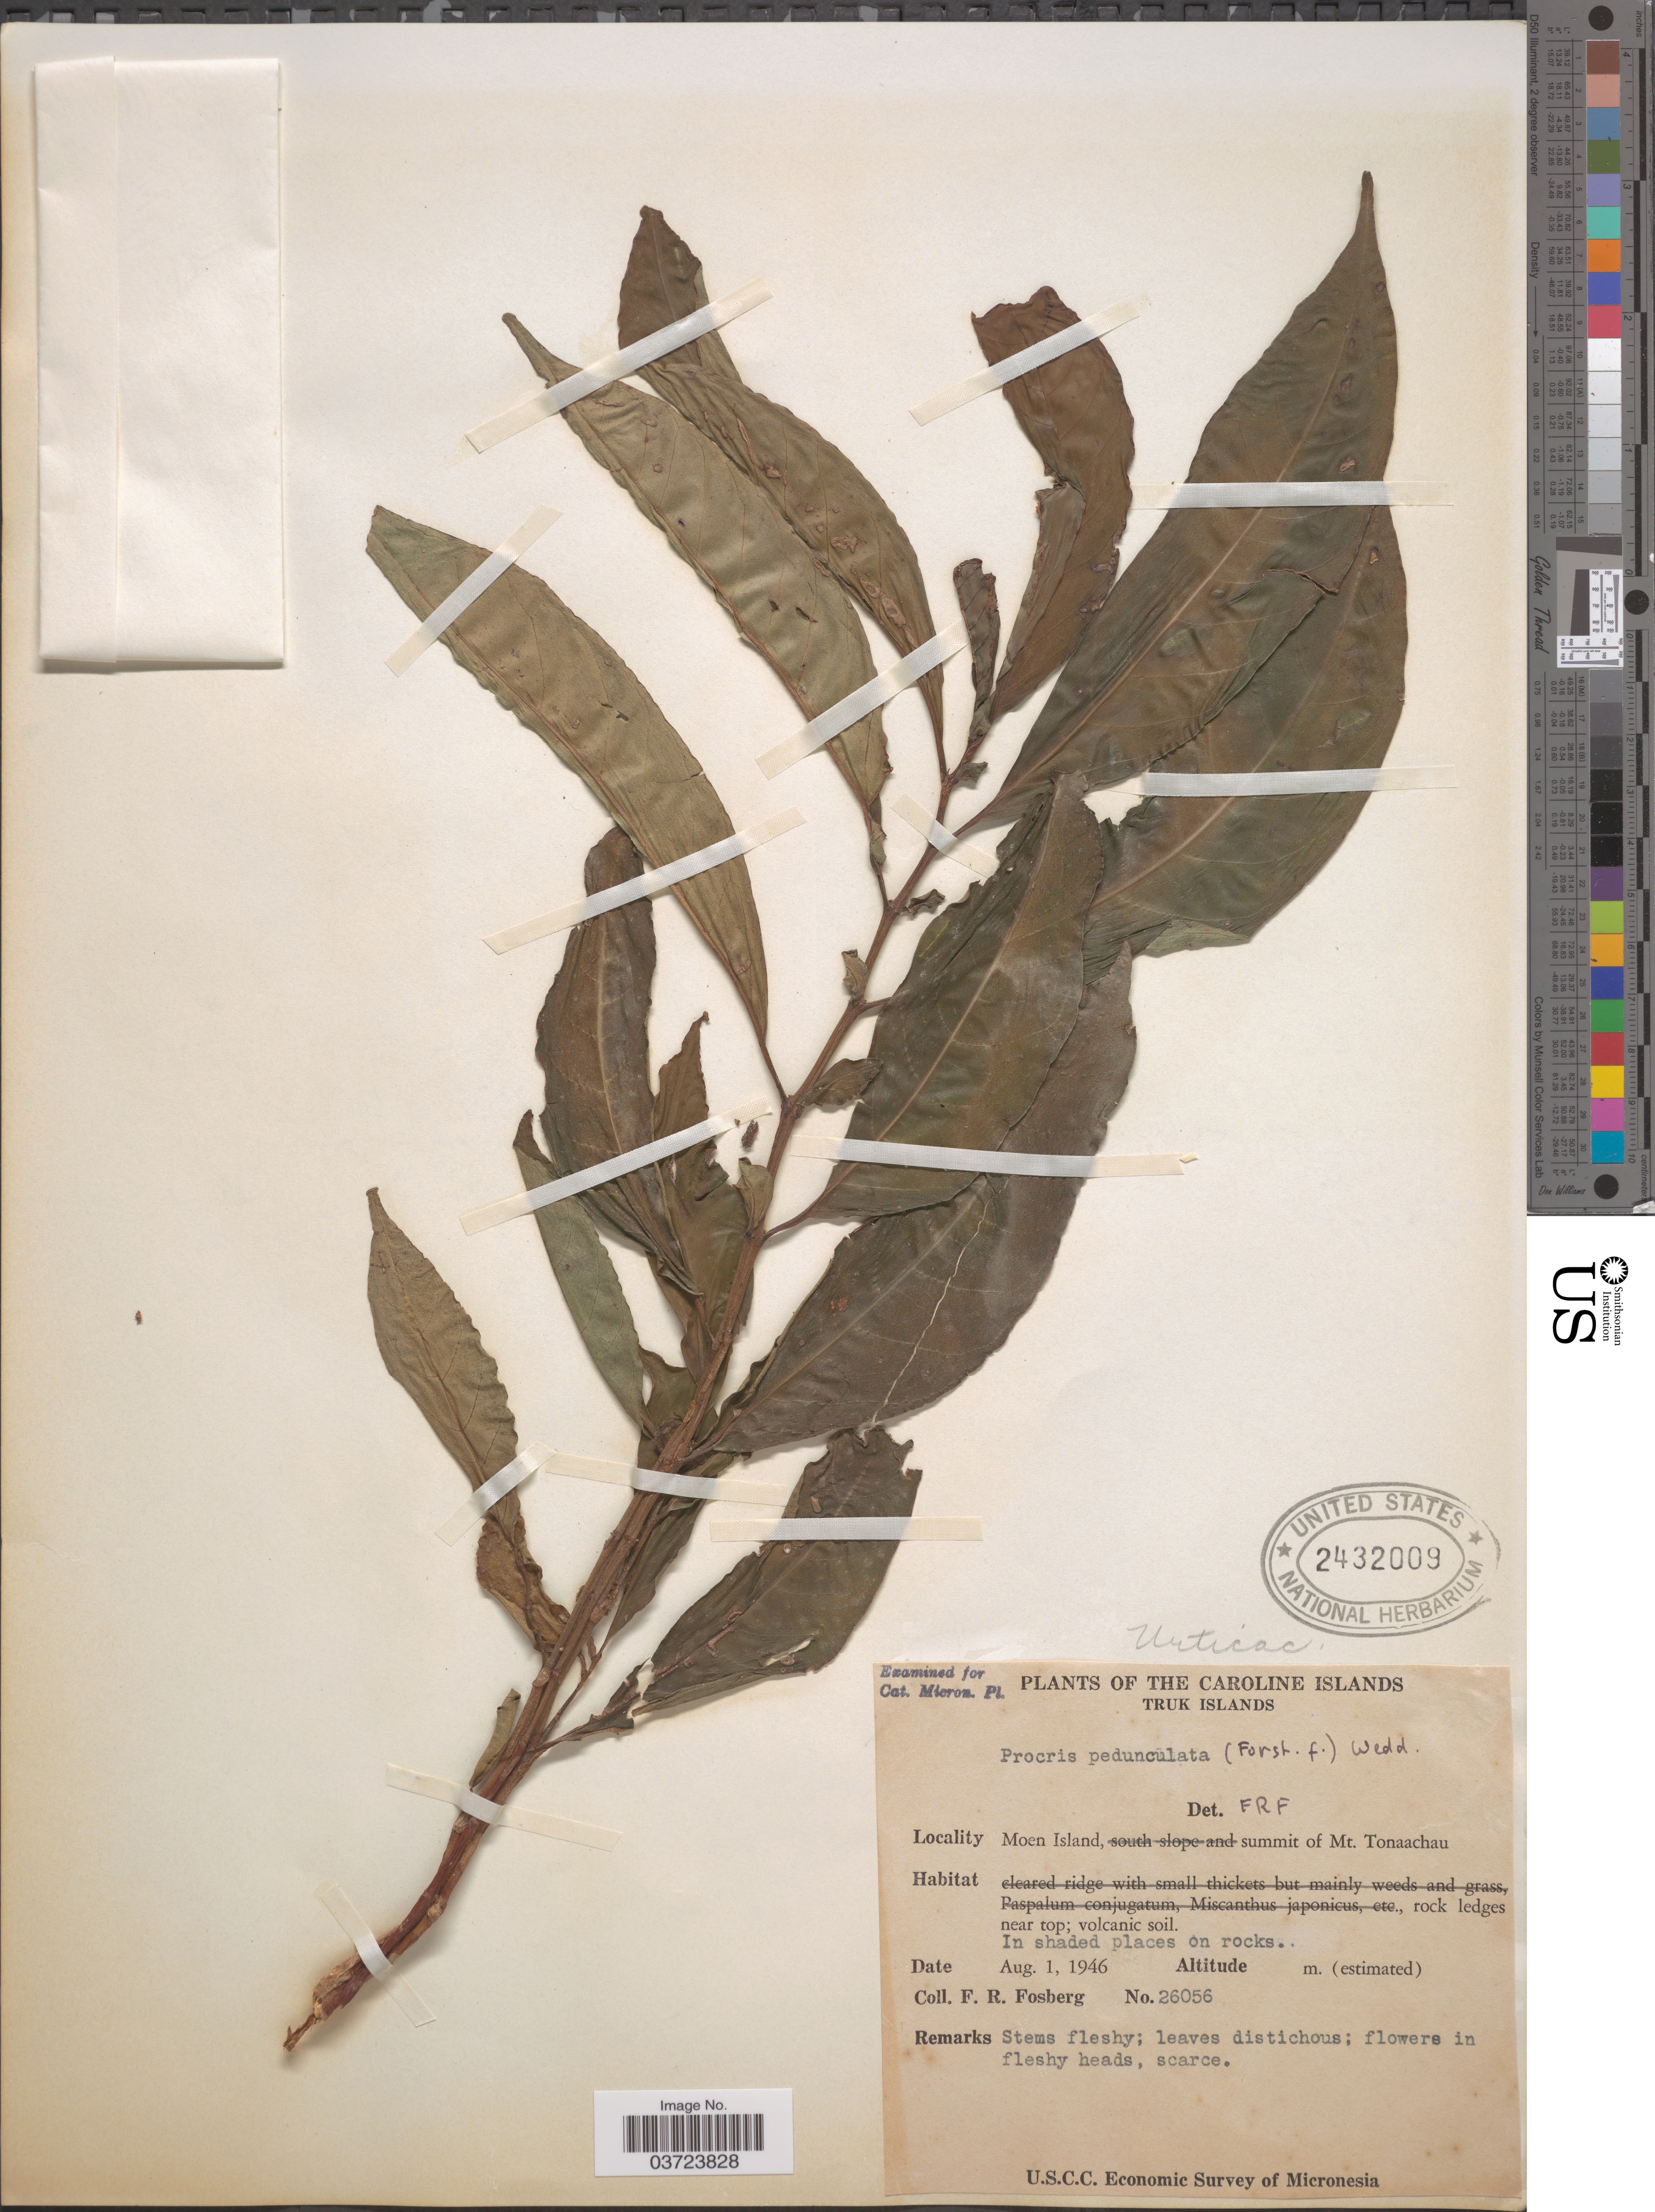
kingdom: Plantae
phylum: Tracheophyta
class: Magnoliopsida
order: Rosales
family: Urticaceae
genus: Procris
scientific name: Procris pedunculata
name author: (J.R. Forst. & G. Forst.) Wedd.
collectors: F. R. Fosberg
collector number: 26056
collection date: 1946-08-01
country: Micronesia, Federated States of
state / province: Truk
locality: Caroline Islands. Truk Islands. Moen Island, summit of Mt. Tonaachu.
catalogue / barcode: US 2432009